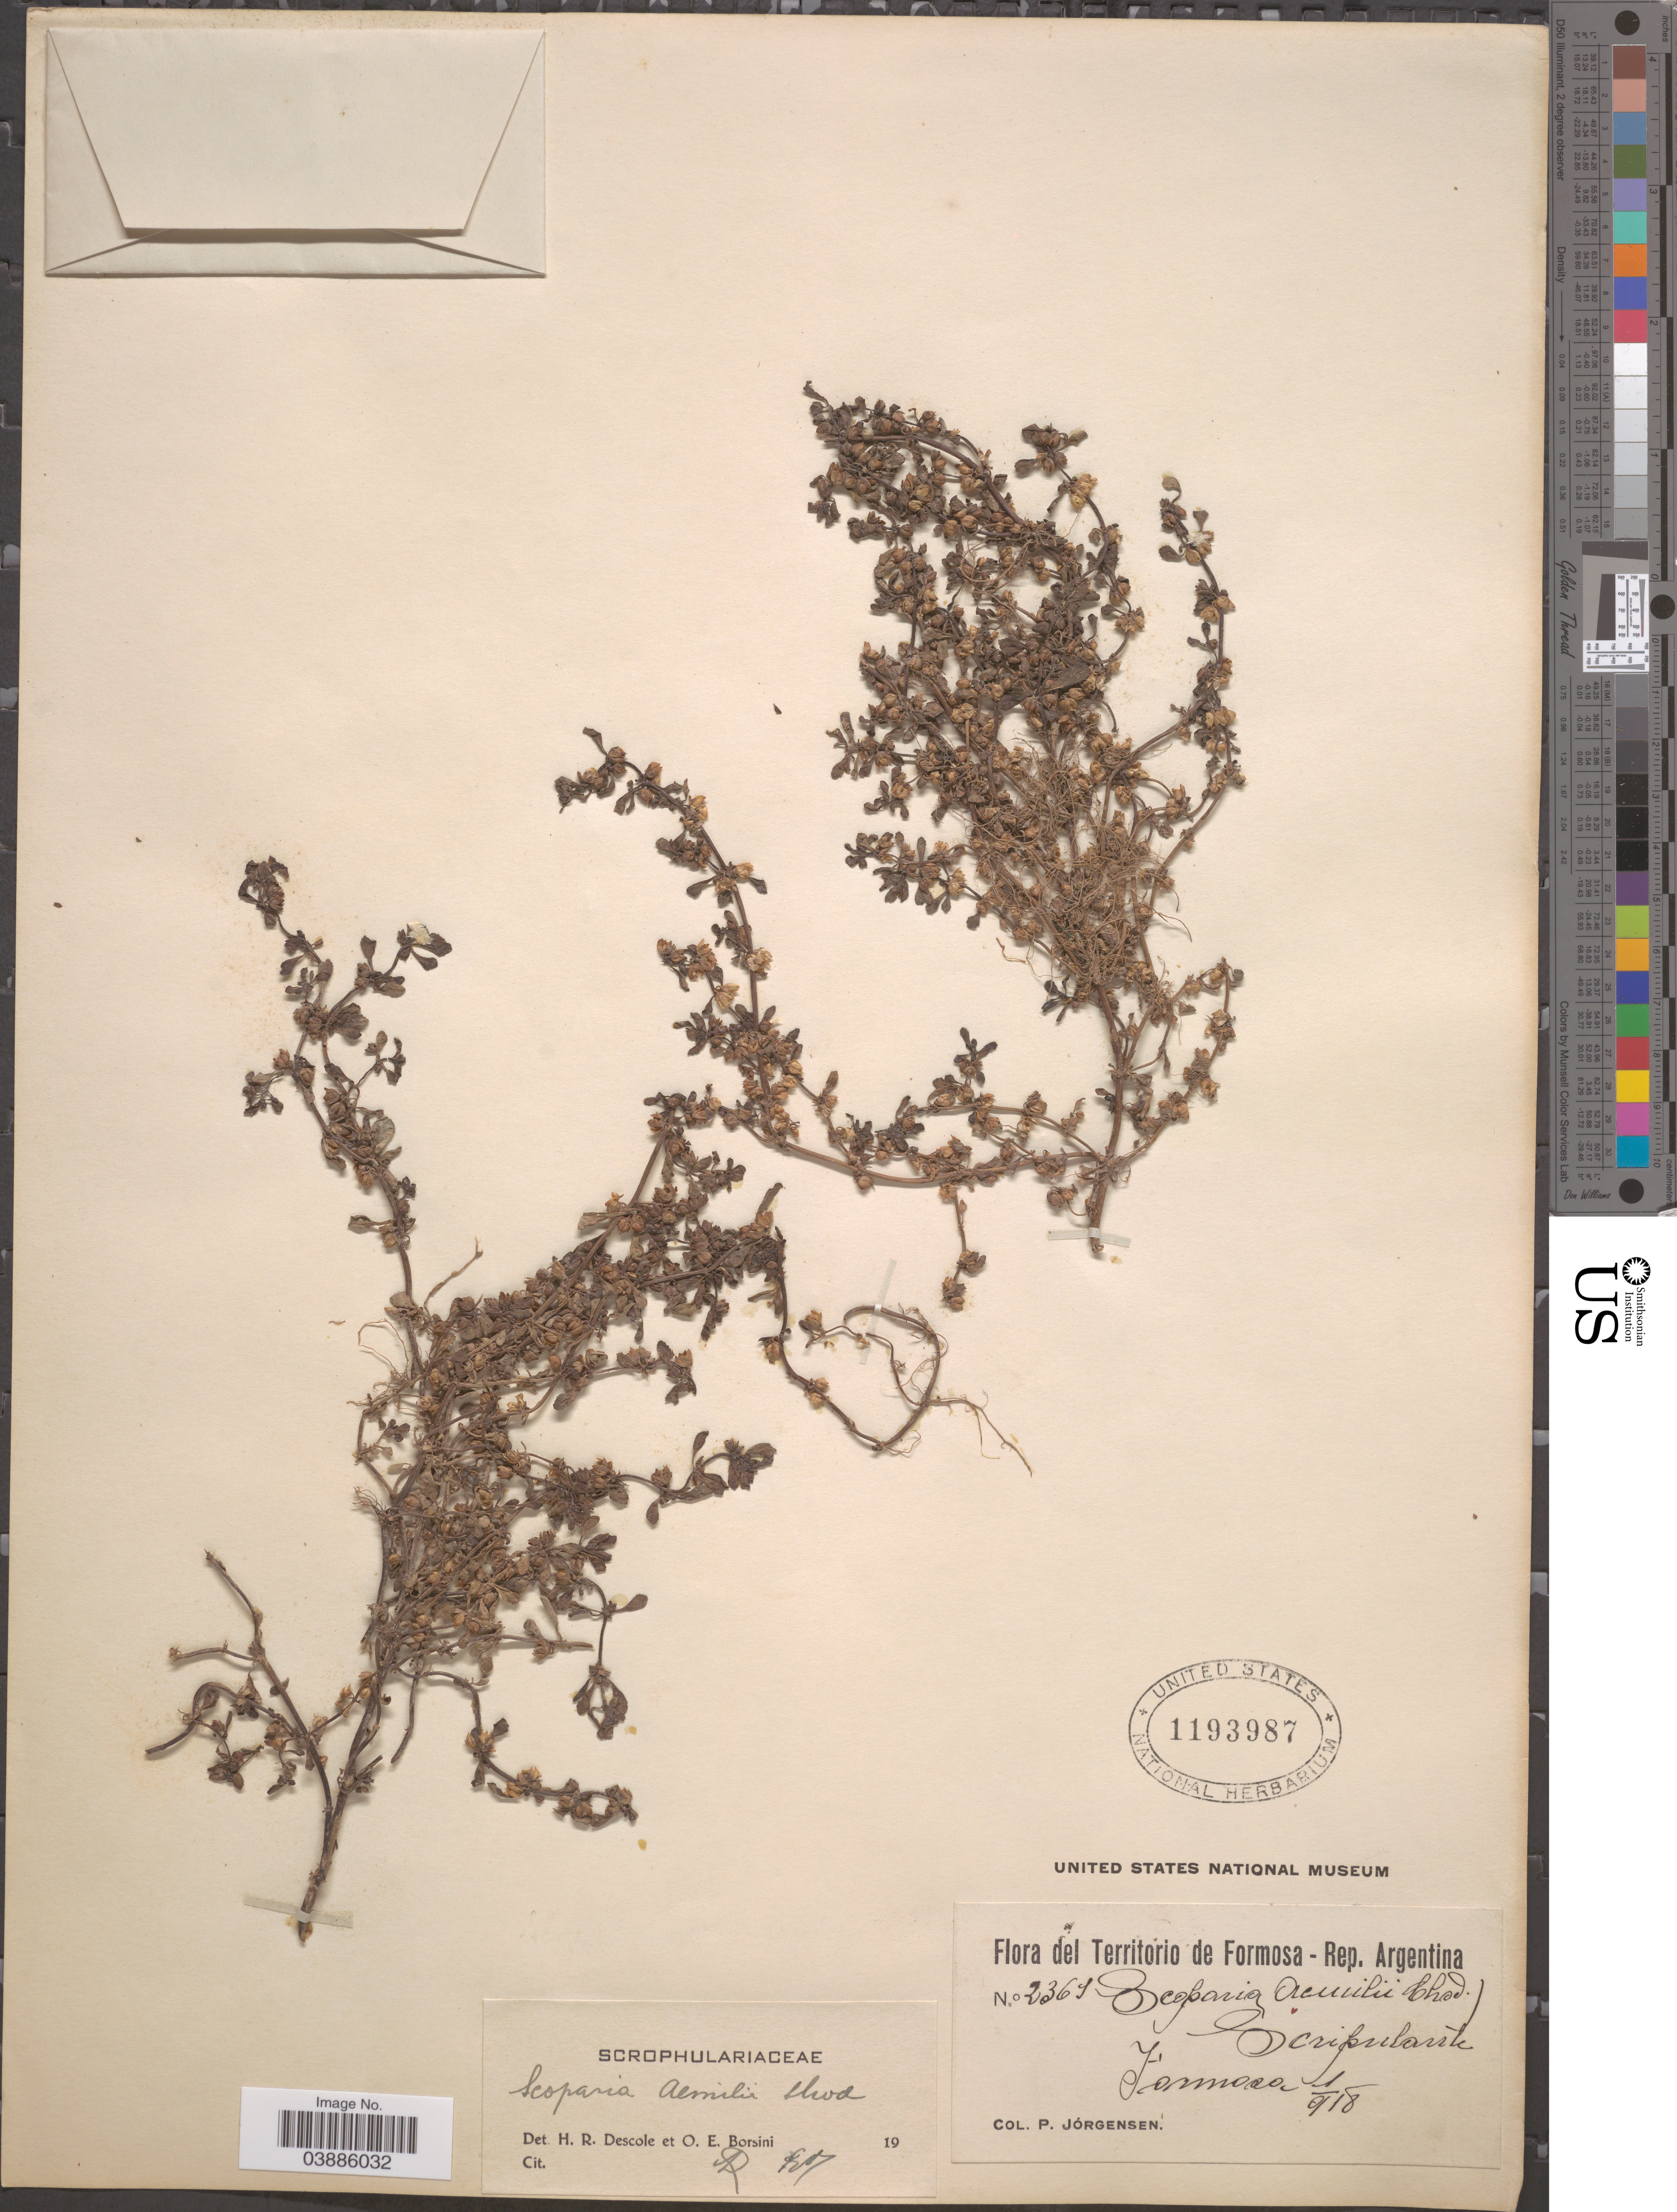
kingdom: Plantae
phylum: Tracheophyta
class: Magnoliopsida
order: Lamiales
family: Plantaginaceae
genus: Scoparia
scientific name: Scoparia aemilii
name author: Chodat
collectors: P. Jörgensen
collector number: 2365*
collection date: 1918-01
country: Argentina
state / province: Formosa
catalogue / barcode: US 1193987